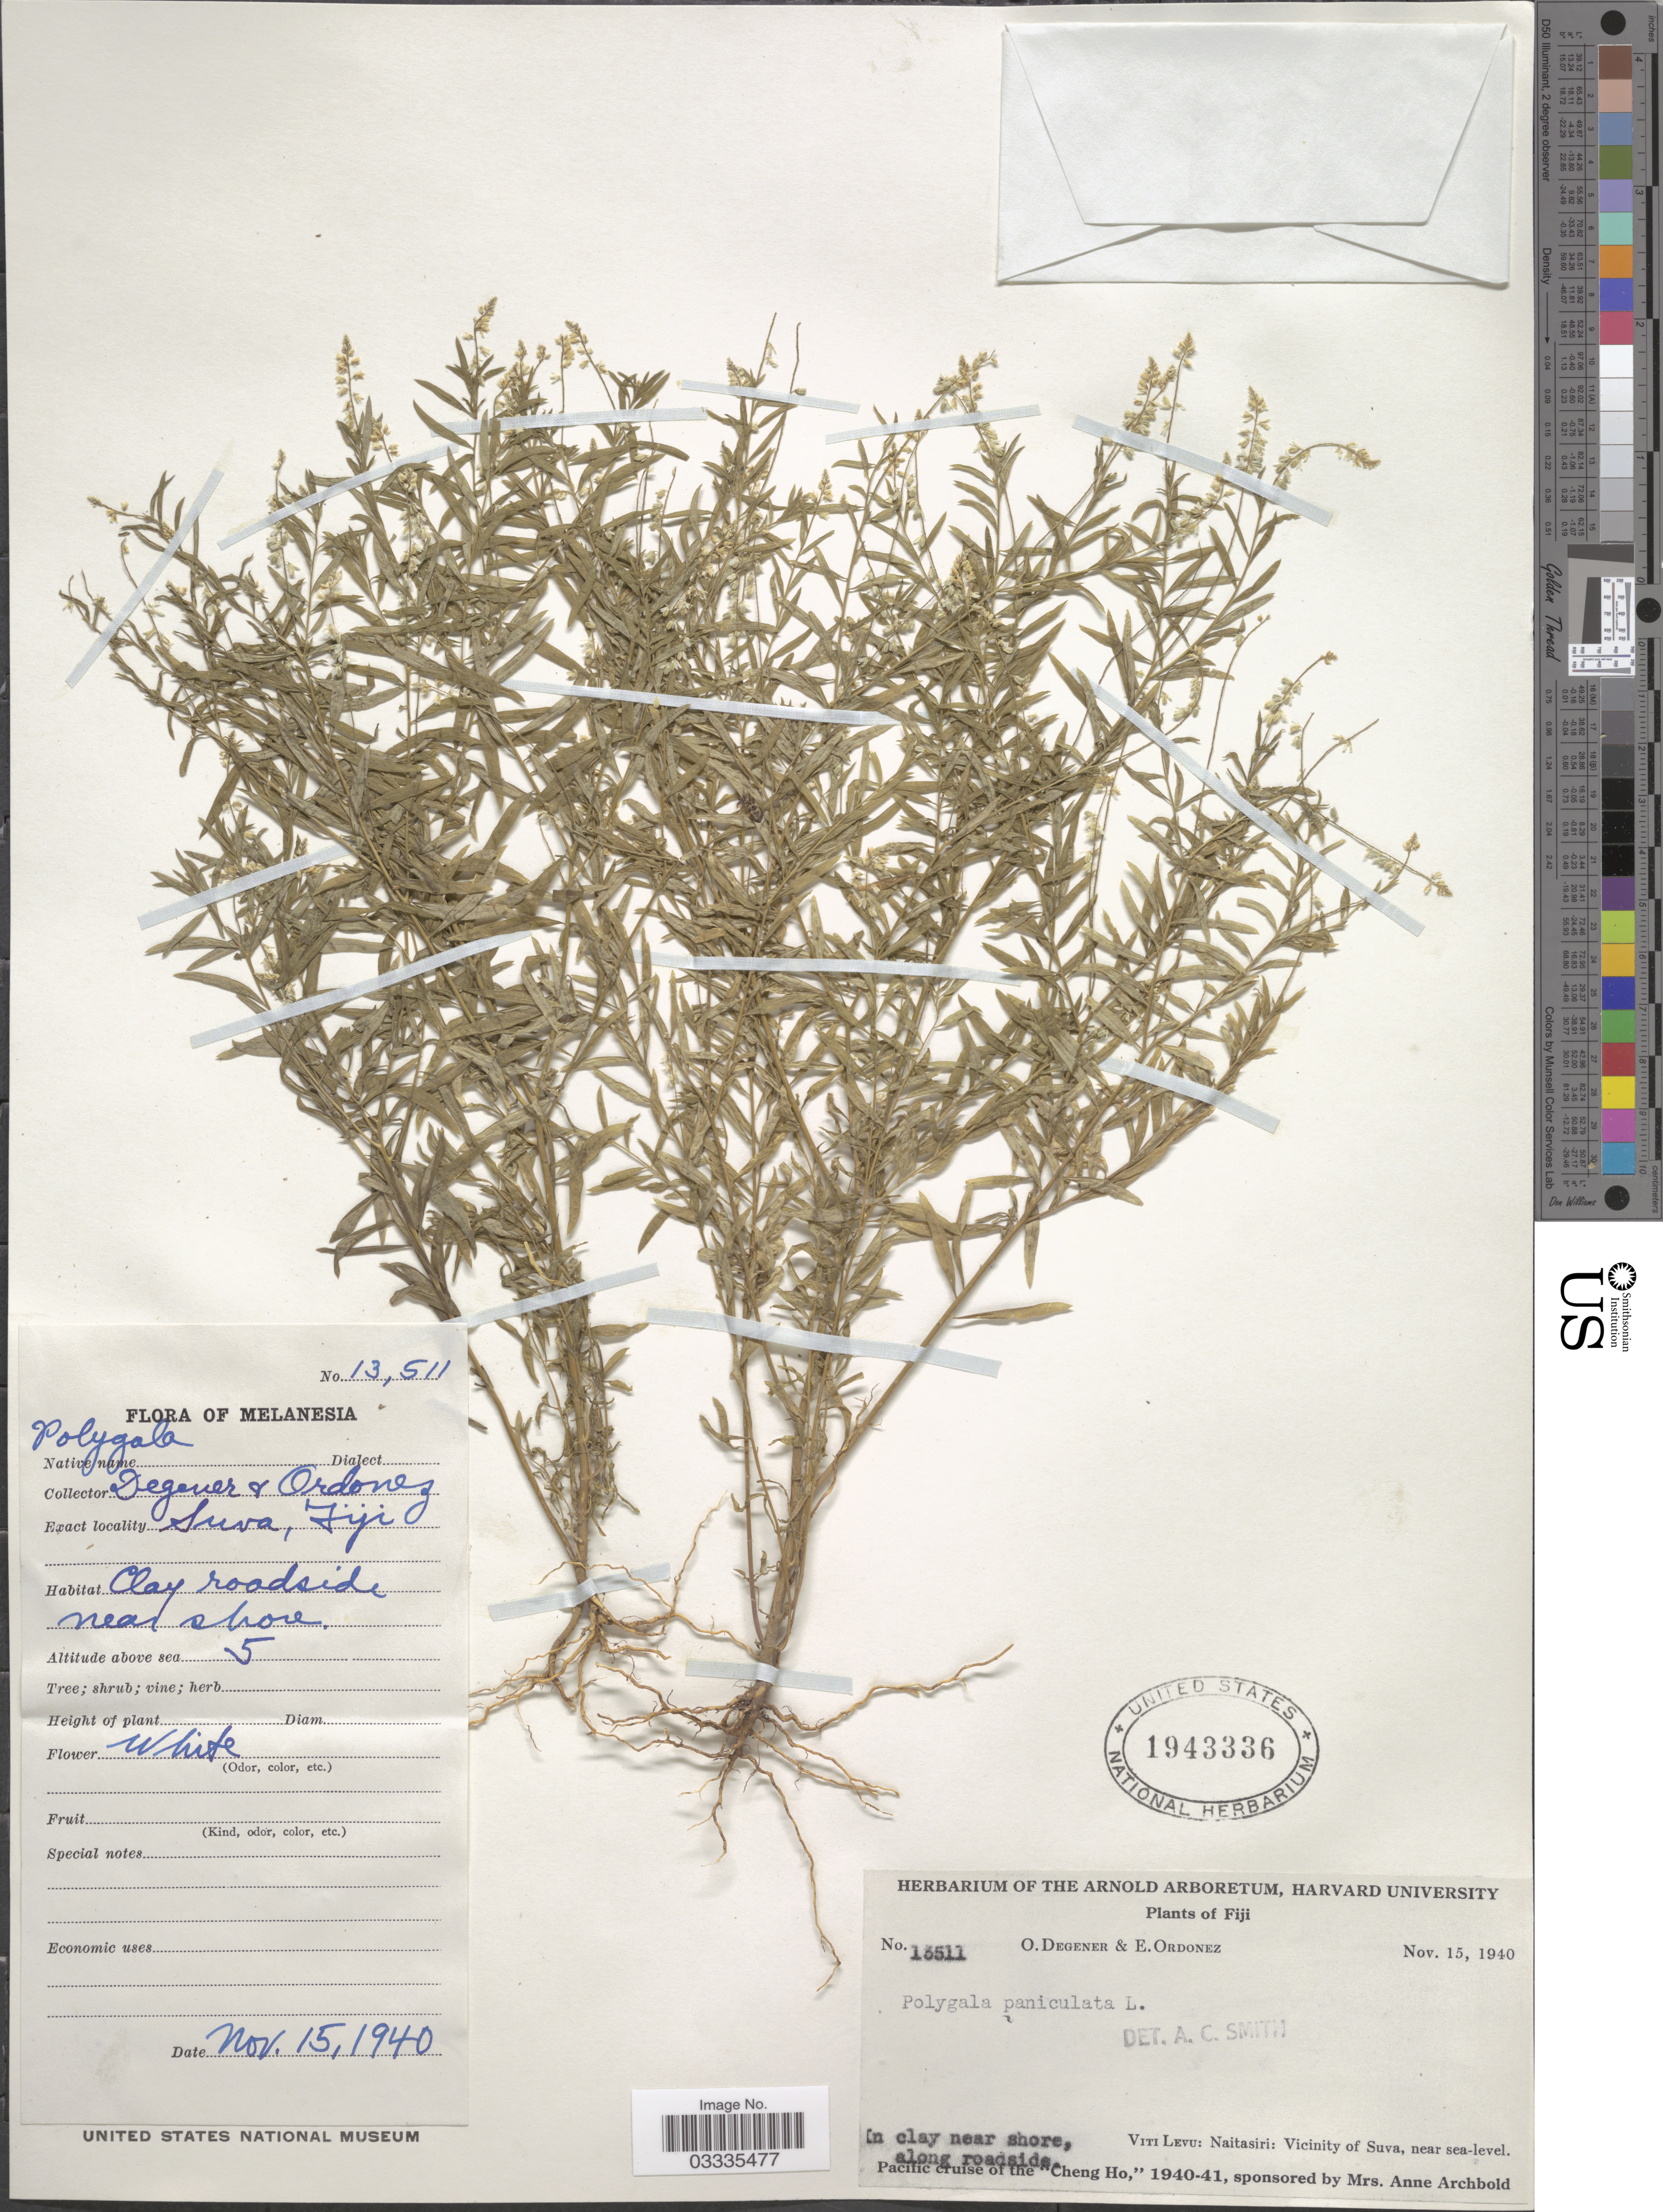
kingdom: Plantae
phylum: Tracheophyta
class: Magnoliopsida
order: Fabales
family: Polygalaceae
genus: Polygala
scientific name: Polygala paniculata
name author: L.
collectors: O. Degener & E. Ordonez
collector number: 13511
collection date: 1940-11-15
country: Fiji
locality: Viti Levu: Naitasiri: Vicinity of Suva.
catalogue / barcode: US 1943336